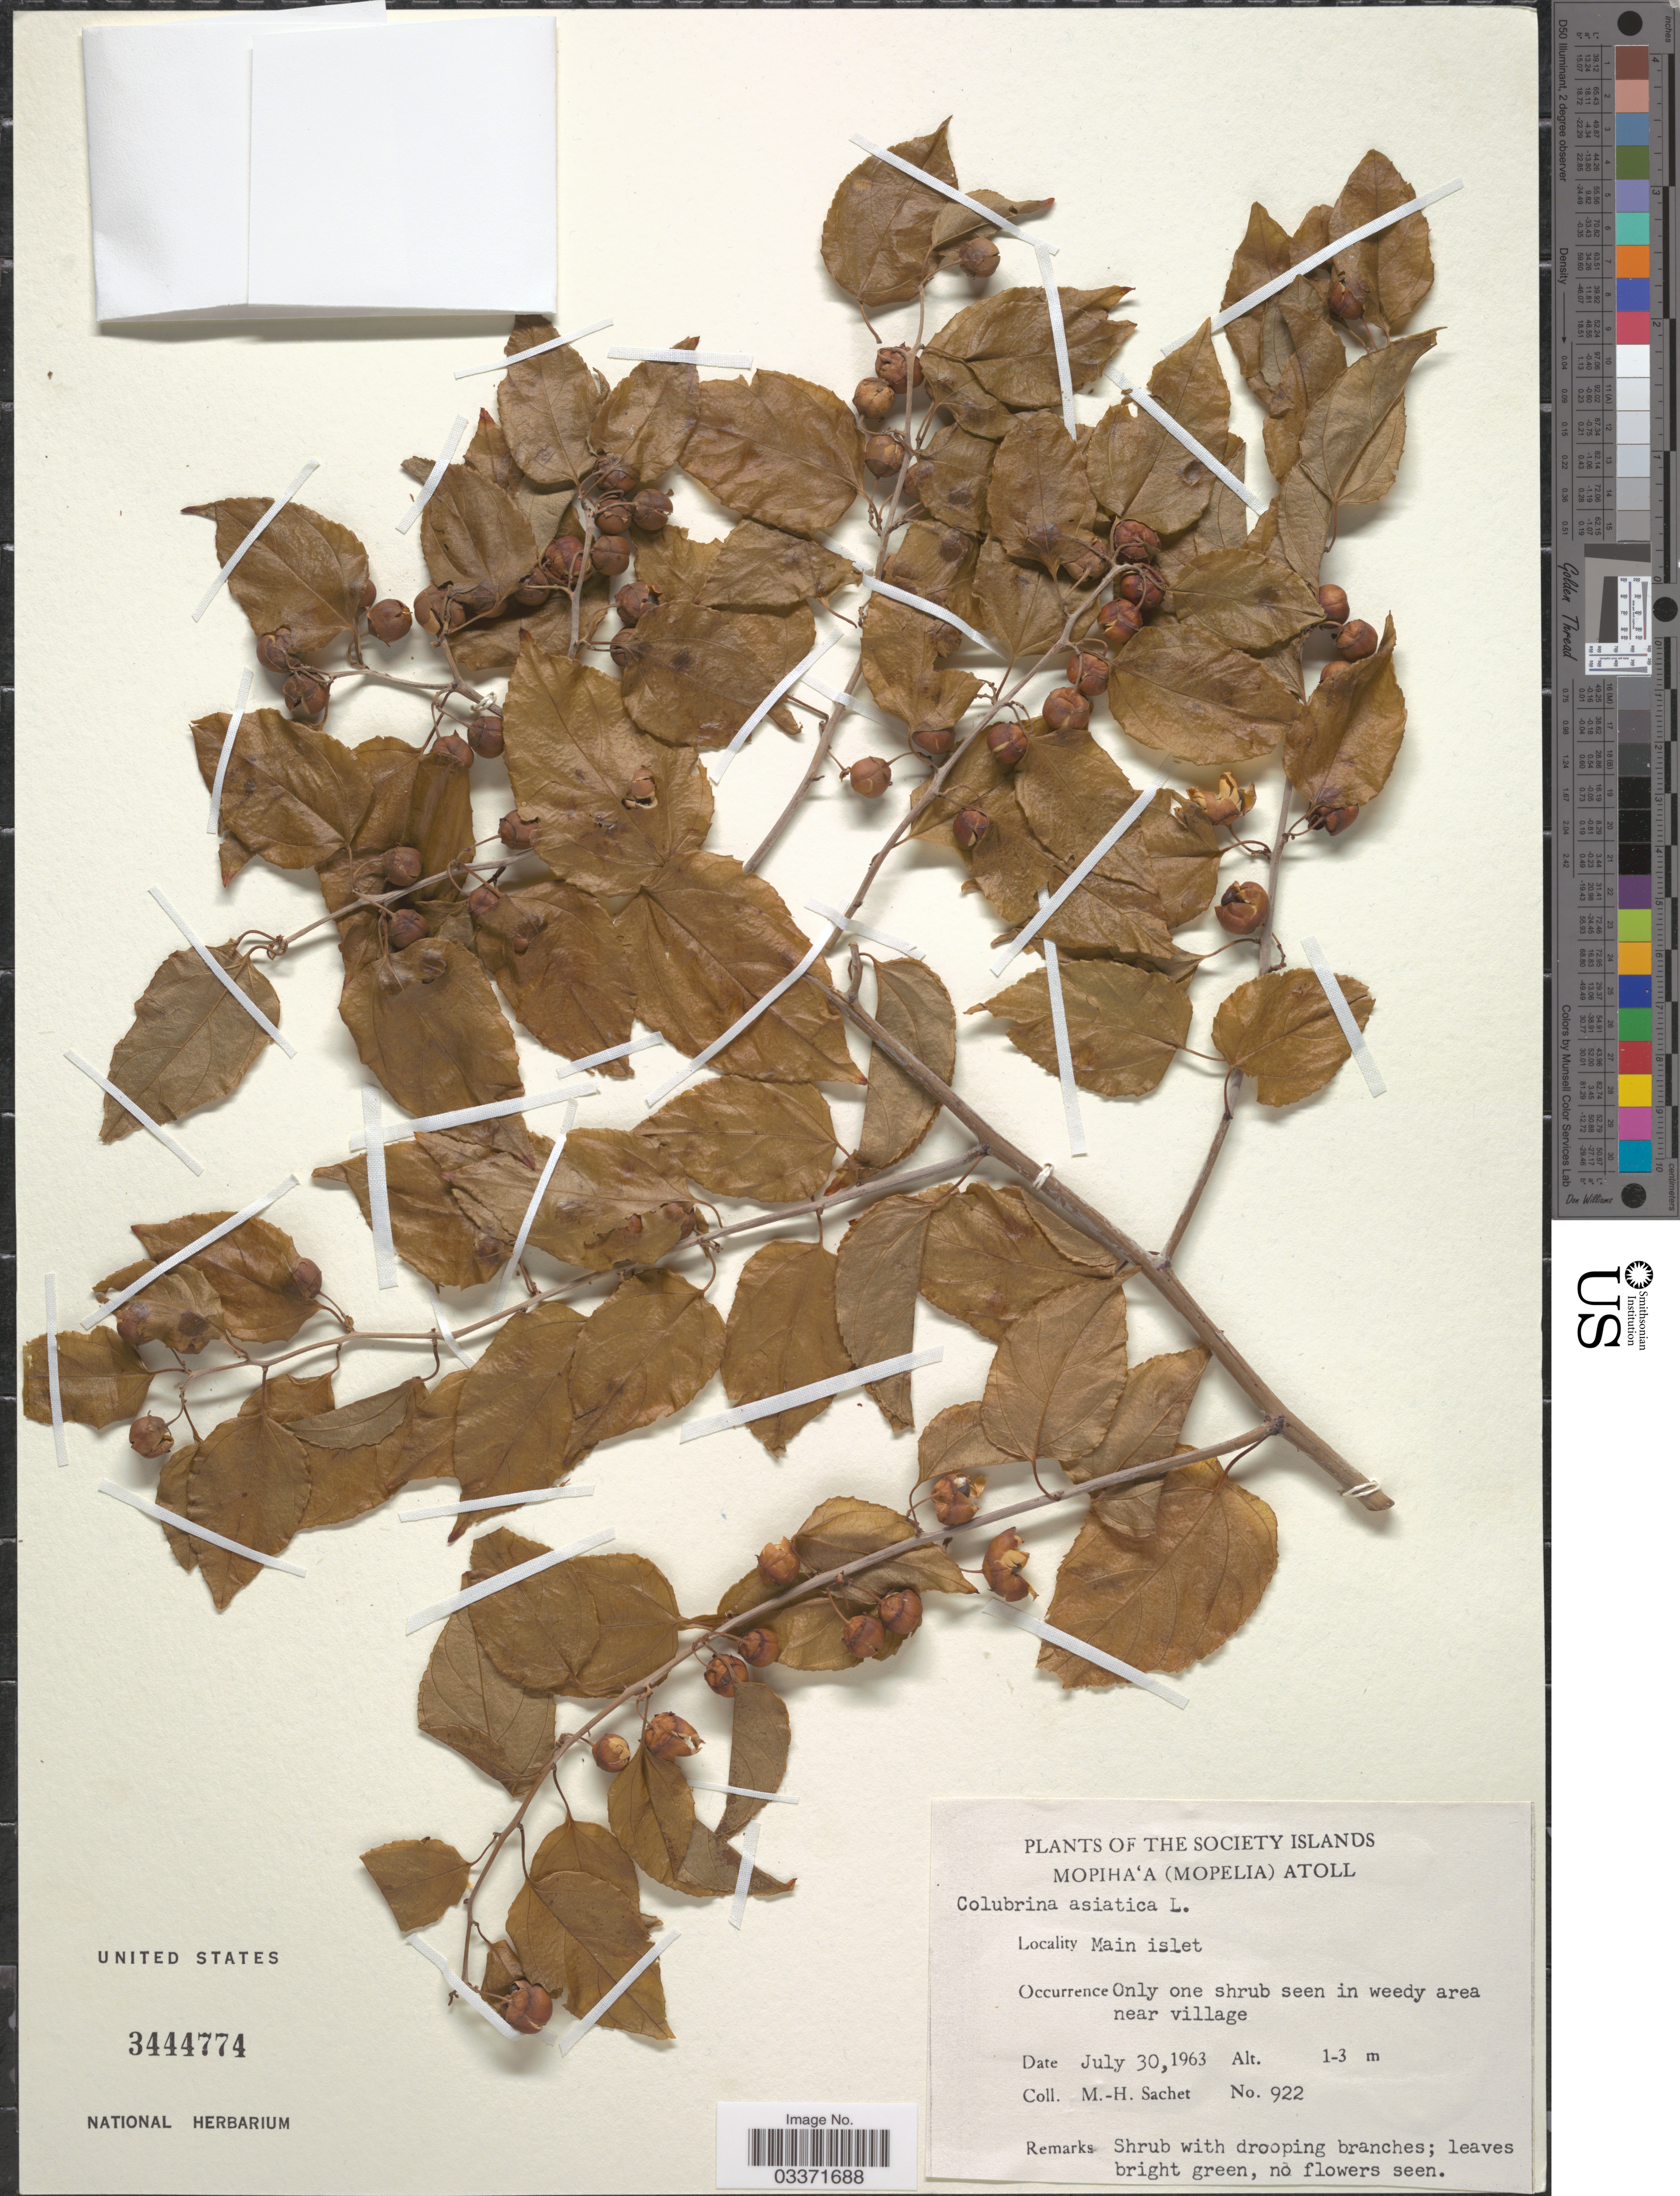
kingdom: Plantae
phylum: Tracheophyta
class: Magnoliopsida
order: Rosales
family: Rhamnaceae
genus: Colubrina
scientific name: Colubrina asiatica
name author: (L.) Brongn.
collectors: M.-H. Sachet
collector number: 922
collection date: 1963-07-30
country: French Polynesia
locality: The Society Islands, Mopiha'a (Mopelia) Atoll, Main islet.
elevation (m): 1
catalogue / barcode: US 3444774